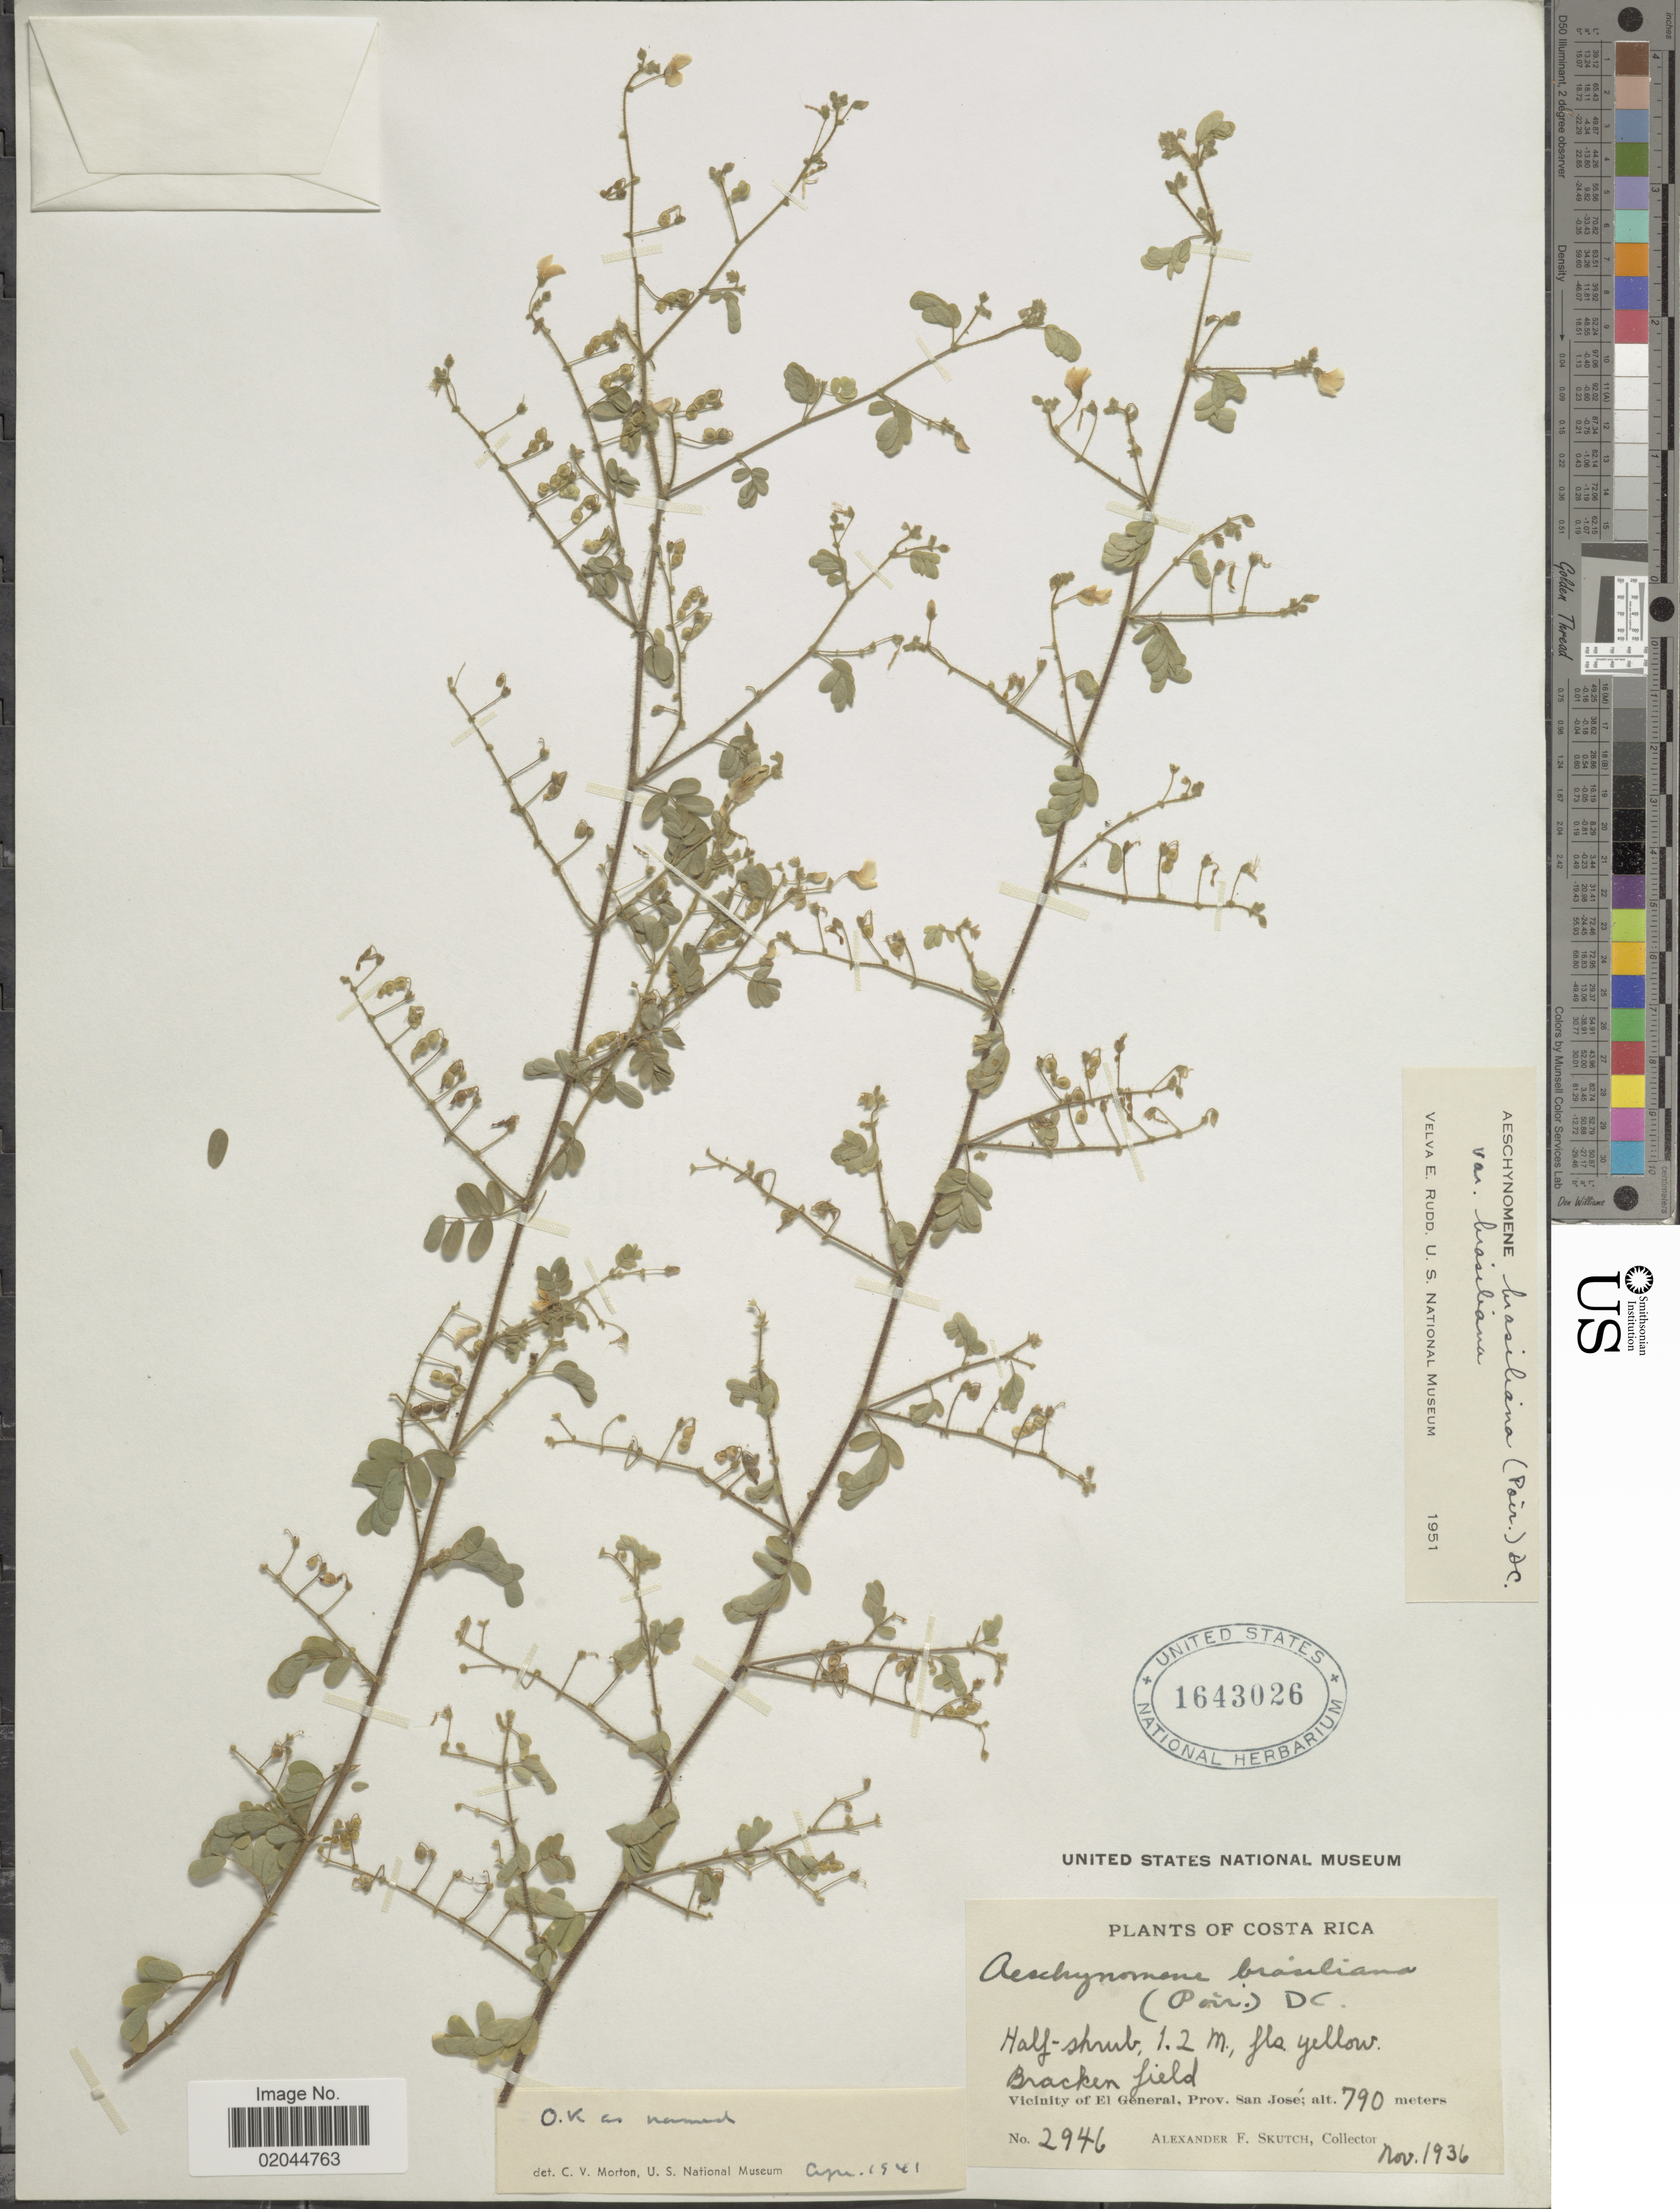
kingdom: Plantae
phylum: Tracheophyta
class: Magnoliopsida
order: Fabales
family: Fabaceae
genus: Aeschynomene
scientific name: Aeschynomene brasiliana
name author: (Poir.) DC.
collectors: A. F. Skutch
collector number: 2946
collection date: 1936-11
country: Costa Rica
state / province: San José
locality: Vicinity of El General,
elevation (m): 790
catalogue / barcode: US 16403026